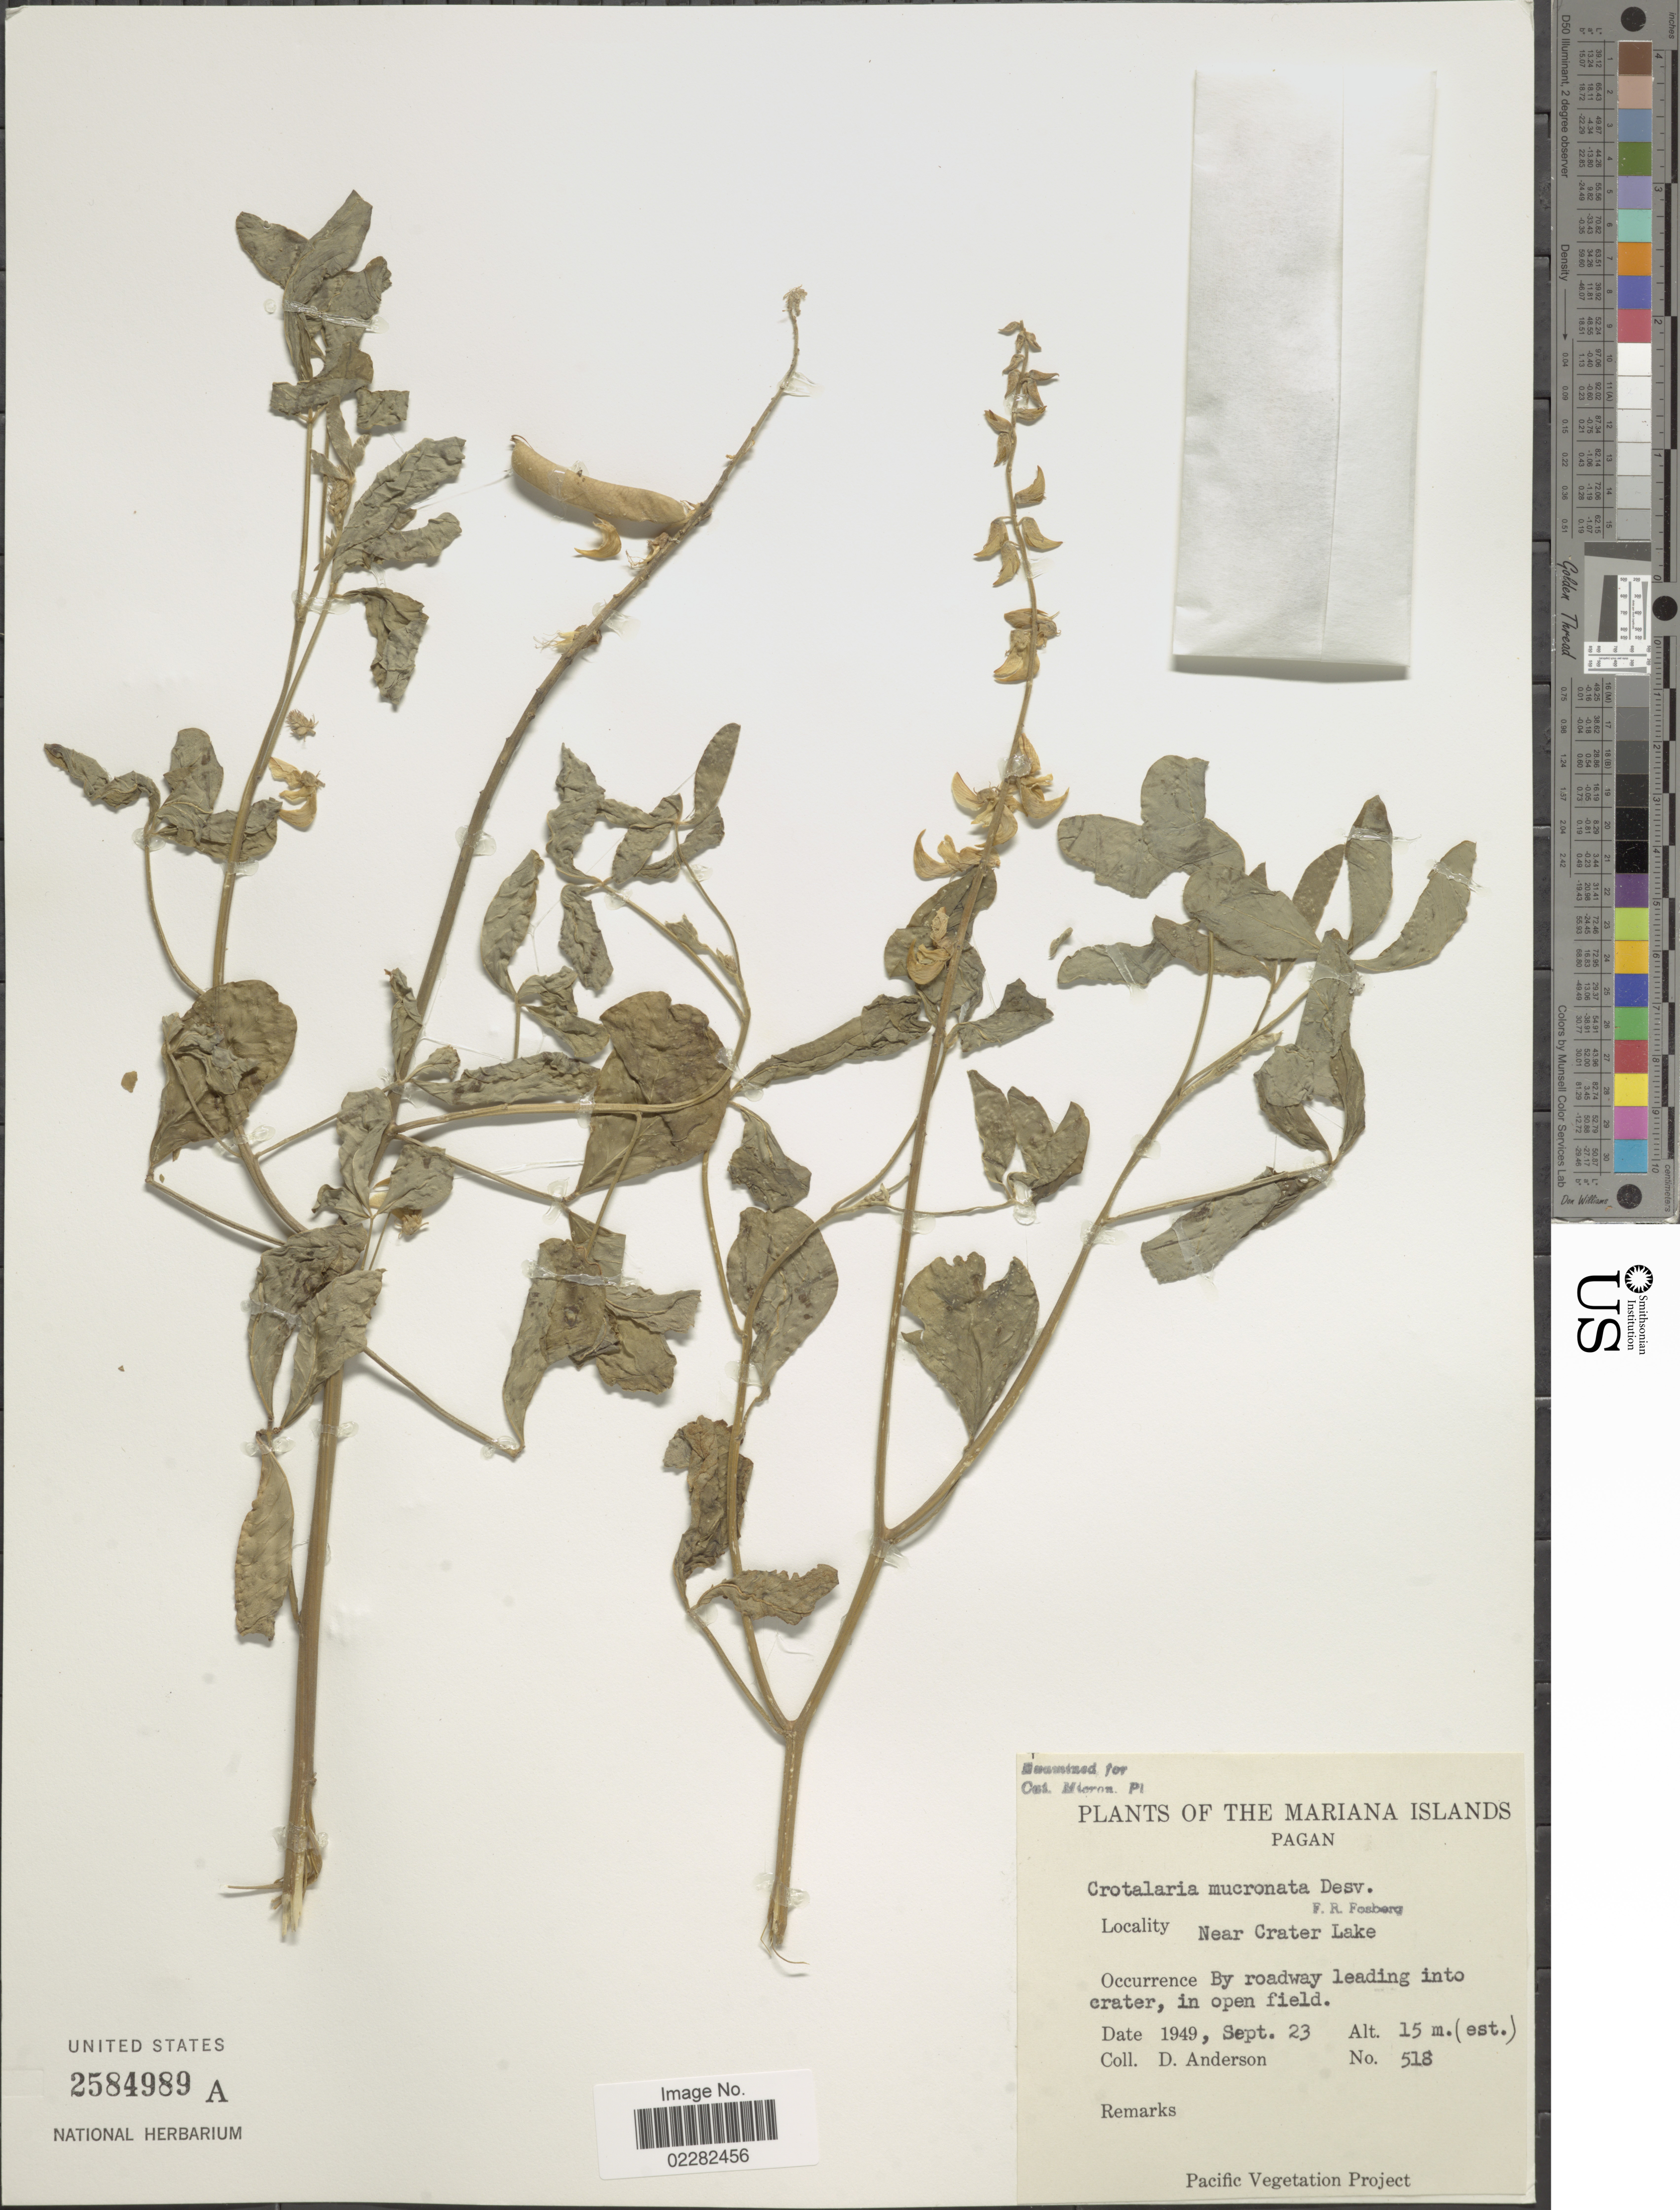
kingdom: Plantae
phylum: Tracheophyta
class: Magnoliopsida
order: Fabales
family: Fabaceae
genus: Crotalaria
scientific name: Crotalaria pallida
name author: Aiton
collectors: D. Anderson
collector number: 518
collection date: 1949-09-23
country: Northern Mariana Islands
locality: Pagan, Near Crater Lake, Marianas Islands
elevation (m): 15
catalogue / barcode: US 2584989A